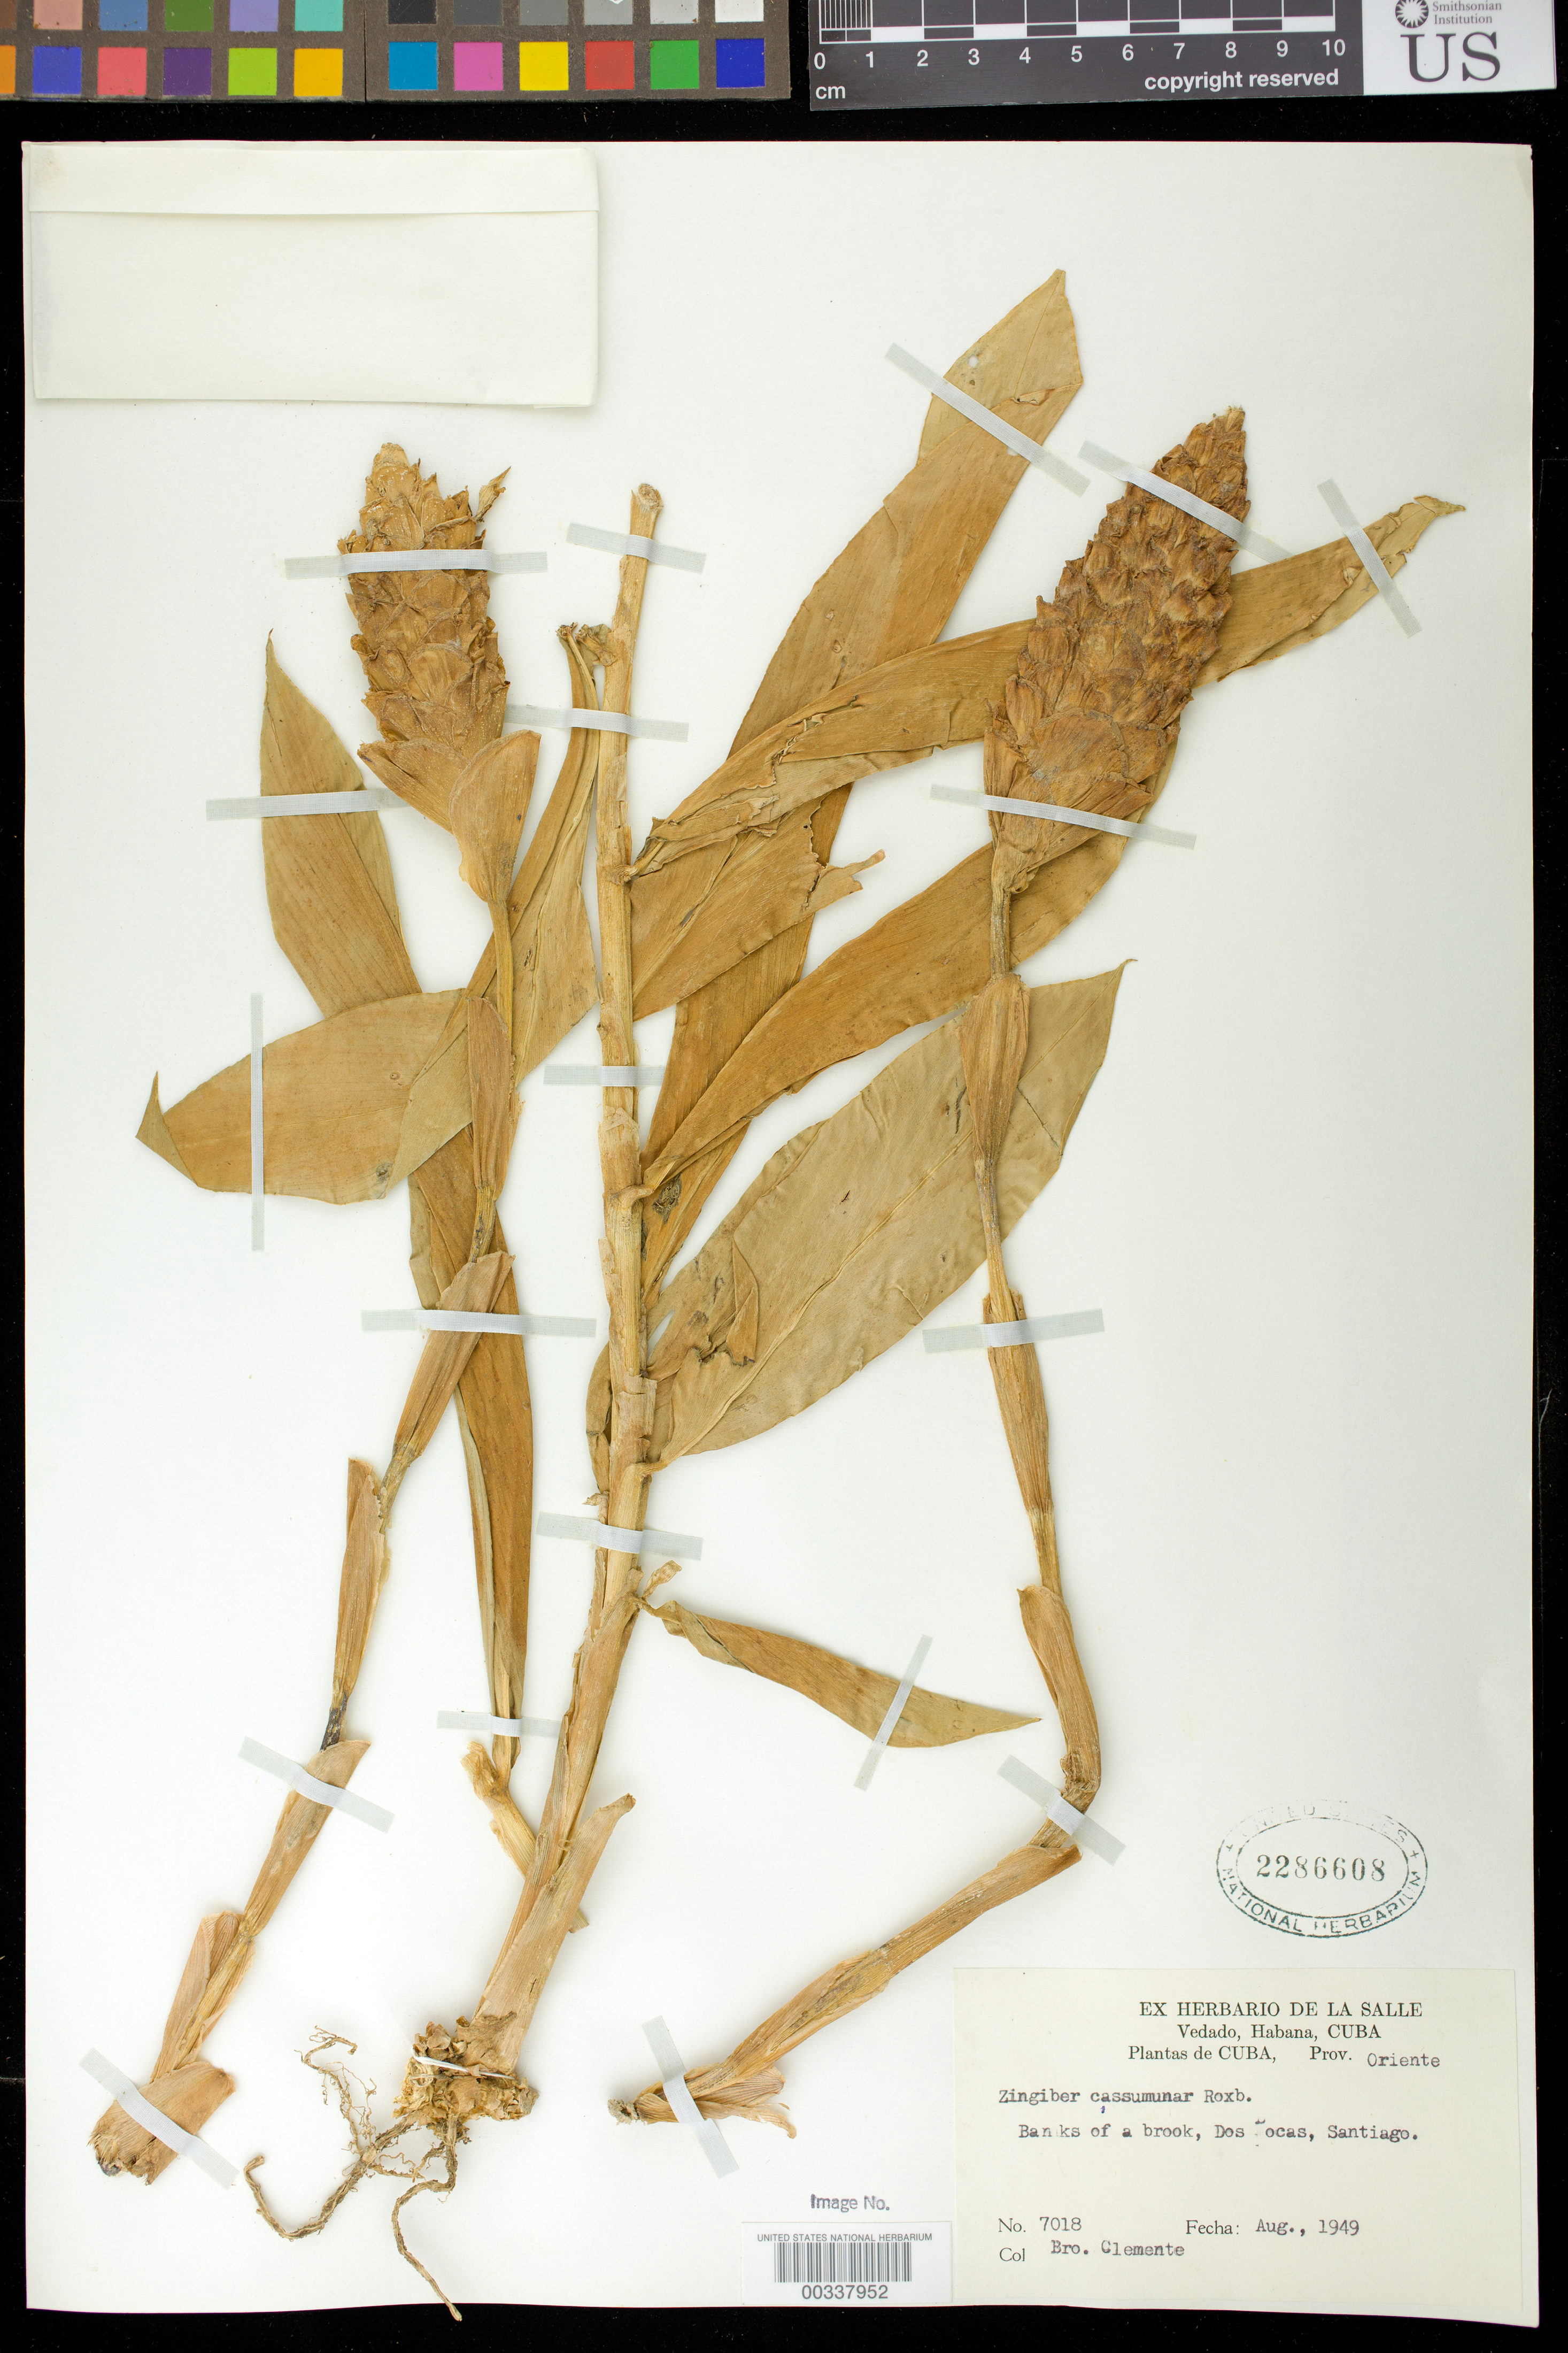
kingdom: Plantae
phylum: Tracheophyta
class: Liliopsida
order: Zingiberales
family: Zingiberaceae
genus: Zingiber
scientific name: Zingiber cassumunar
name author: Roxb.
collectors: B. Clement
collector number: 7018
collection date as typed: Aug 1949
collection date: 1949-08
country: Cuba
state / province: Oriente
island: Greater Antilles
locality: Banks of a brook, dos bocas, santiago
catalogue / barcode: US 2286608